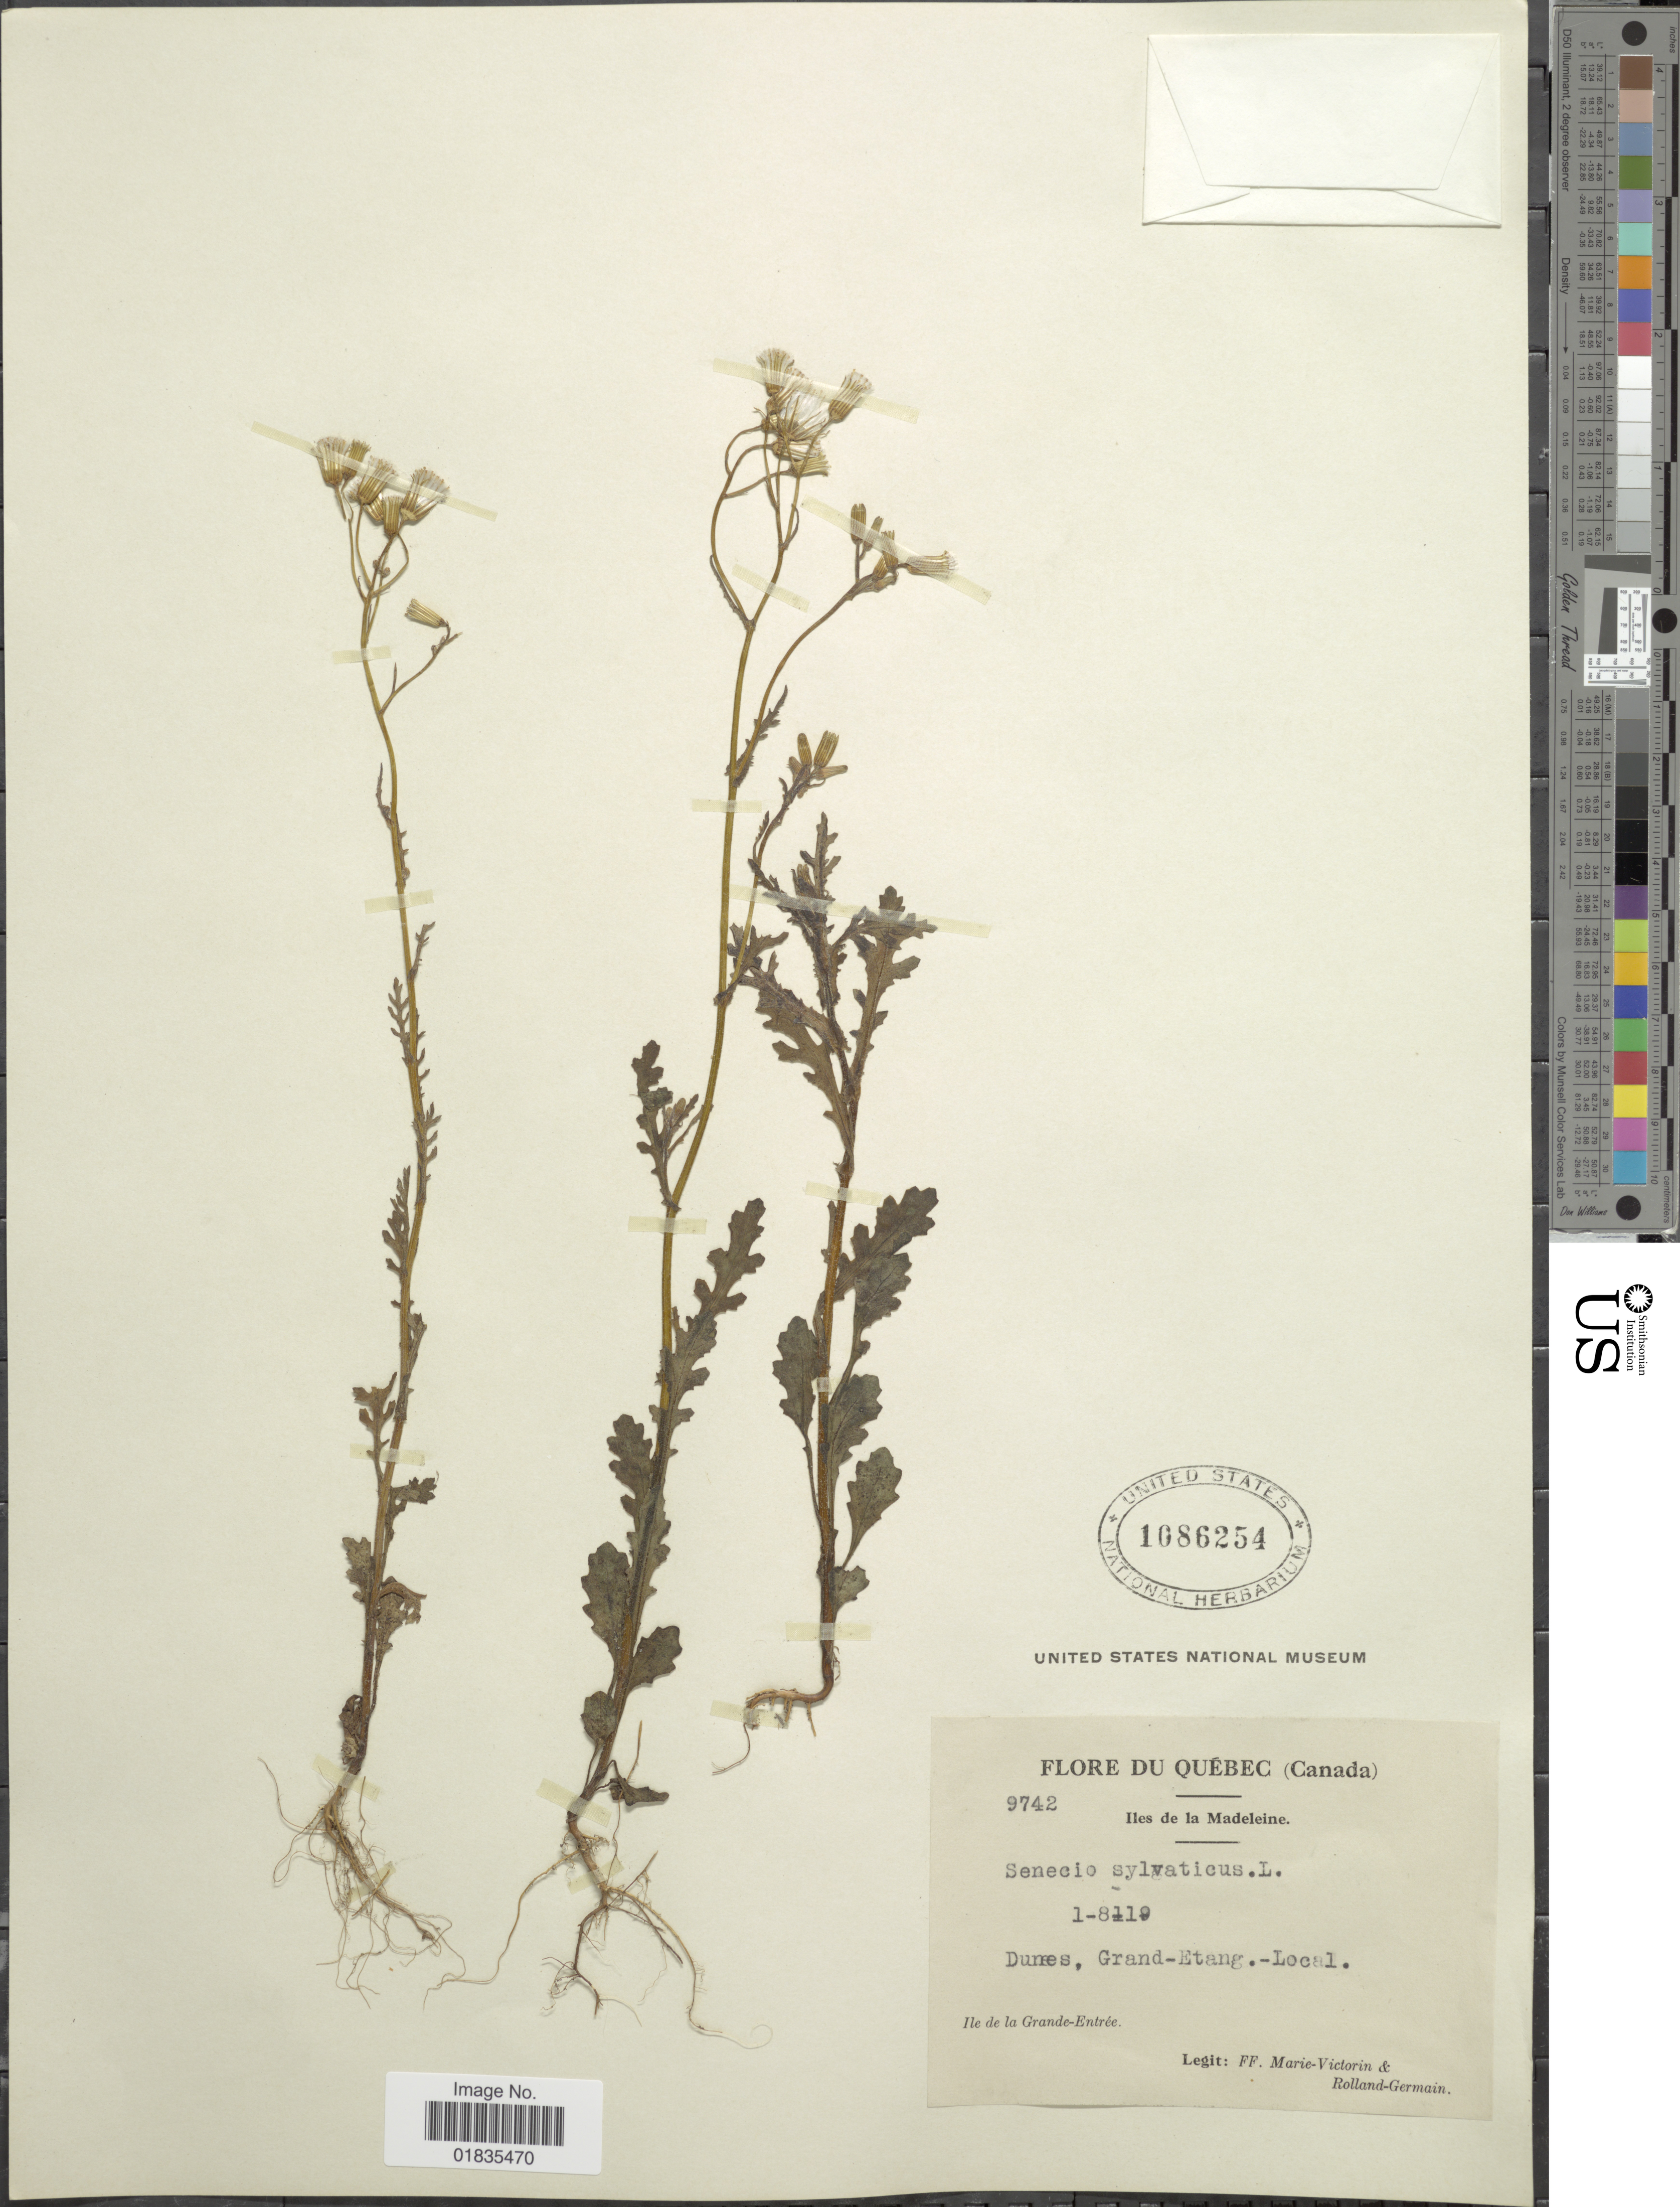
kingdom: Plantae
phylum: Tracheophyta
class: Magnoliopsida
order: Asterales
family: Asteraceae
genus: Senecio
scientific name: Senecio sylvaticus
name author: L.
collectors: F. Marie-Victorin & Rolland-Germain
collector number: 9742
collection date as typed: Transcribed d/m/y: 1/8/19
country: Canada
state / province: Quebec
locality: Dunes, Grand-Etang., Ile de la Grande-Entree.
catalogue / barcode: US 1086254